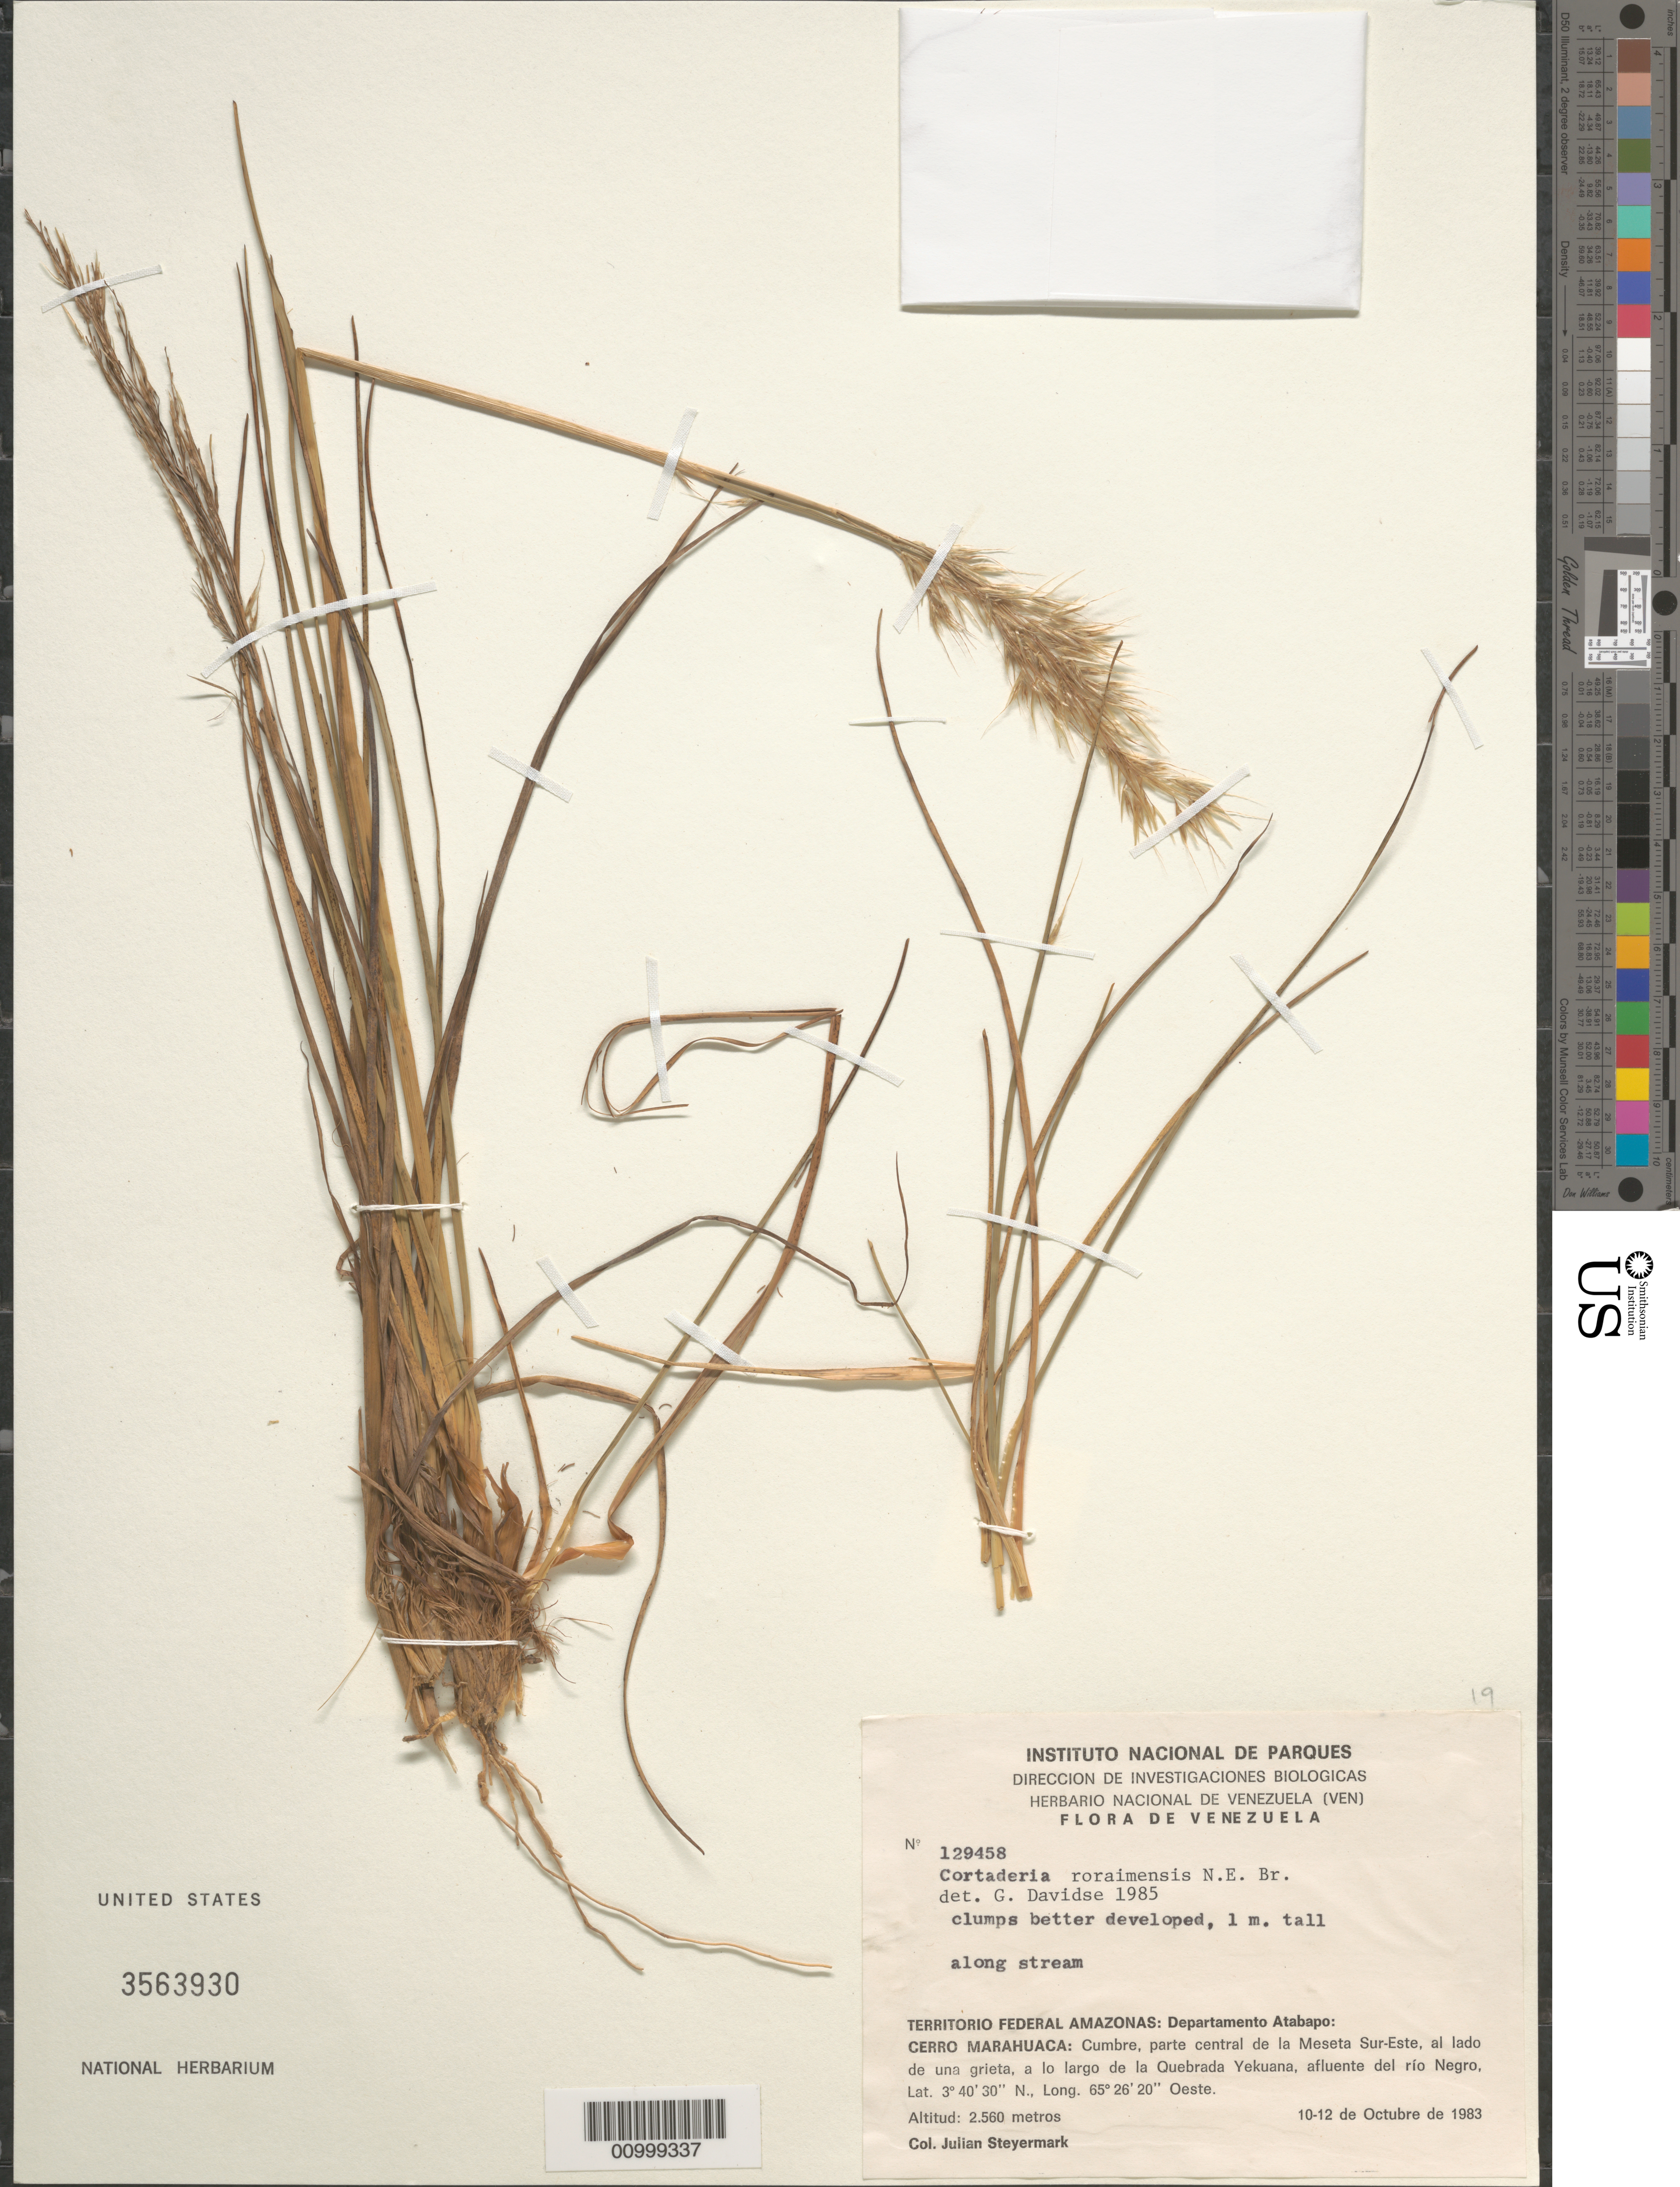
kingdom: Plantae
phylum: Tracheophyta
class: Liliopsida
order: Poales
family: Poaceae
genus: Cortaderia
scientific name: Cortaderia roraimensis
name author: (N.E. Br.) Pilg.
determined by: Davidse, Gerrit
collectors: J. Steyermark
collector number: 129458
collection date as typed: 10-Oct-83 to 12-Oct-83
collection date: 1983-10-10/1983-10-12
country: Venezuela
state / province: Amazonas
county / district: Atabapo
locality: Cumbre, parte central de la Meseta Sur-Este, al lado de una grieta, a lo largo de la Quebrada Yekuana, afluente del rio Negro.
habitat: along stream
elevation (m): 2560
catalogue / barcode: US 3563930